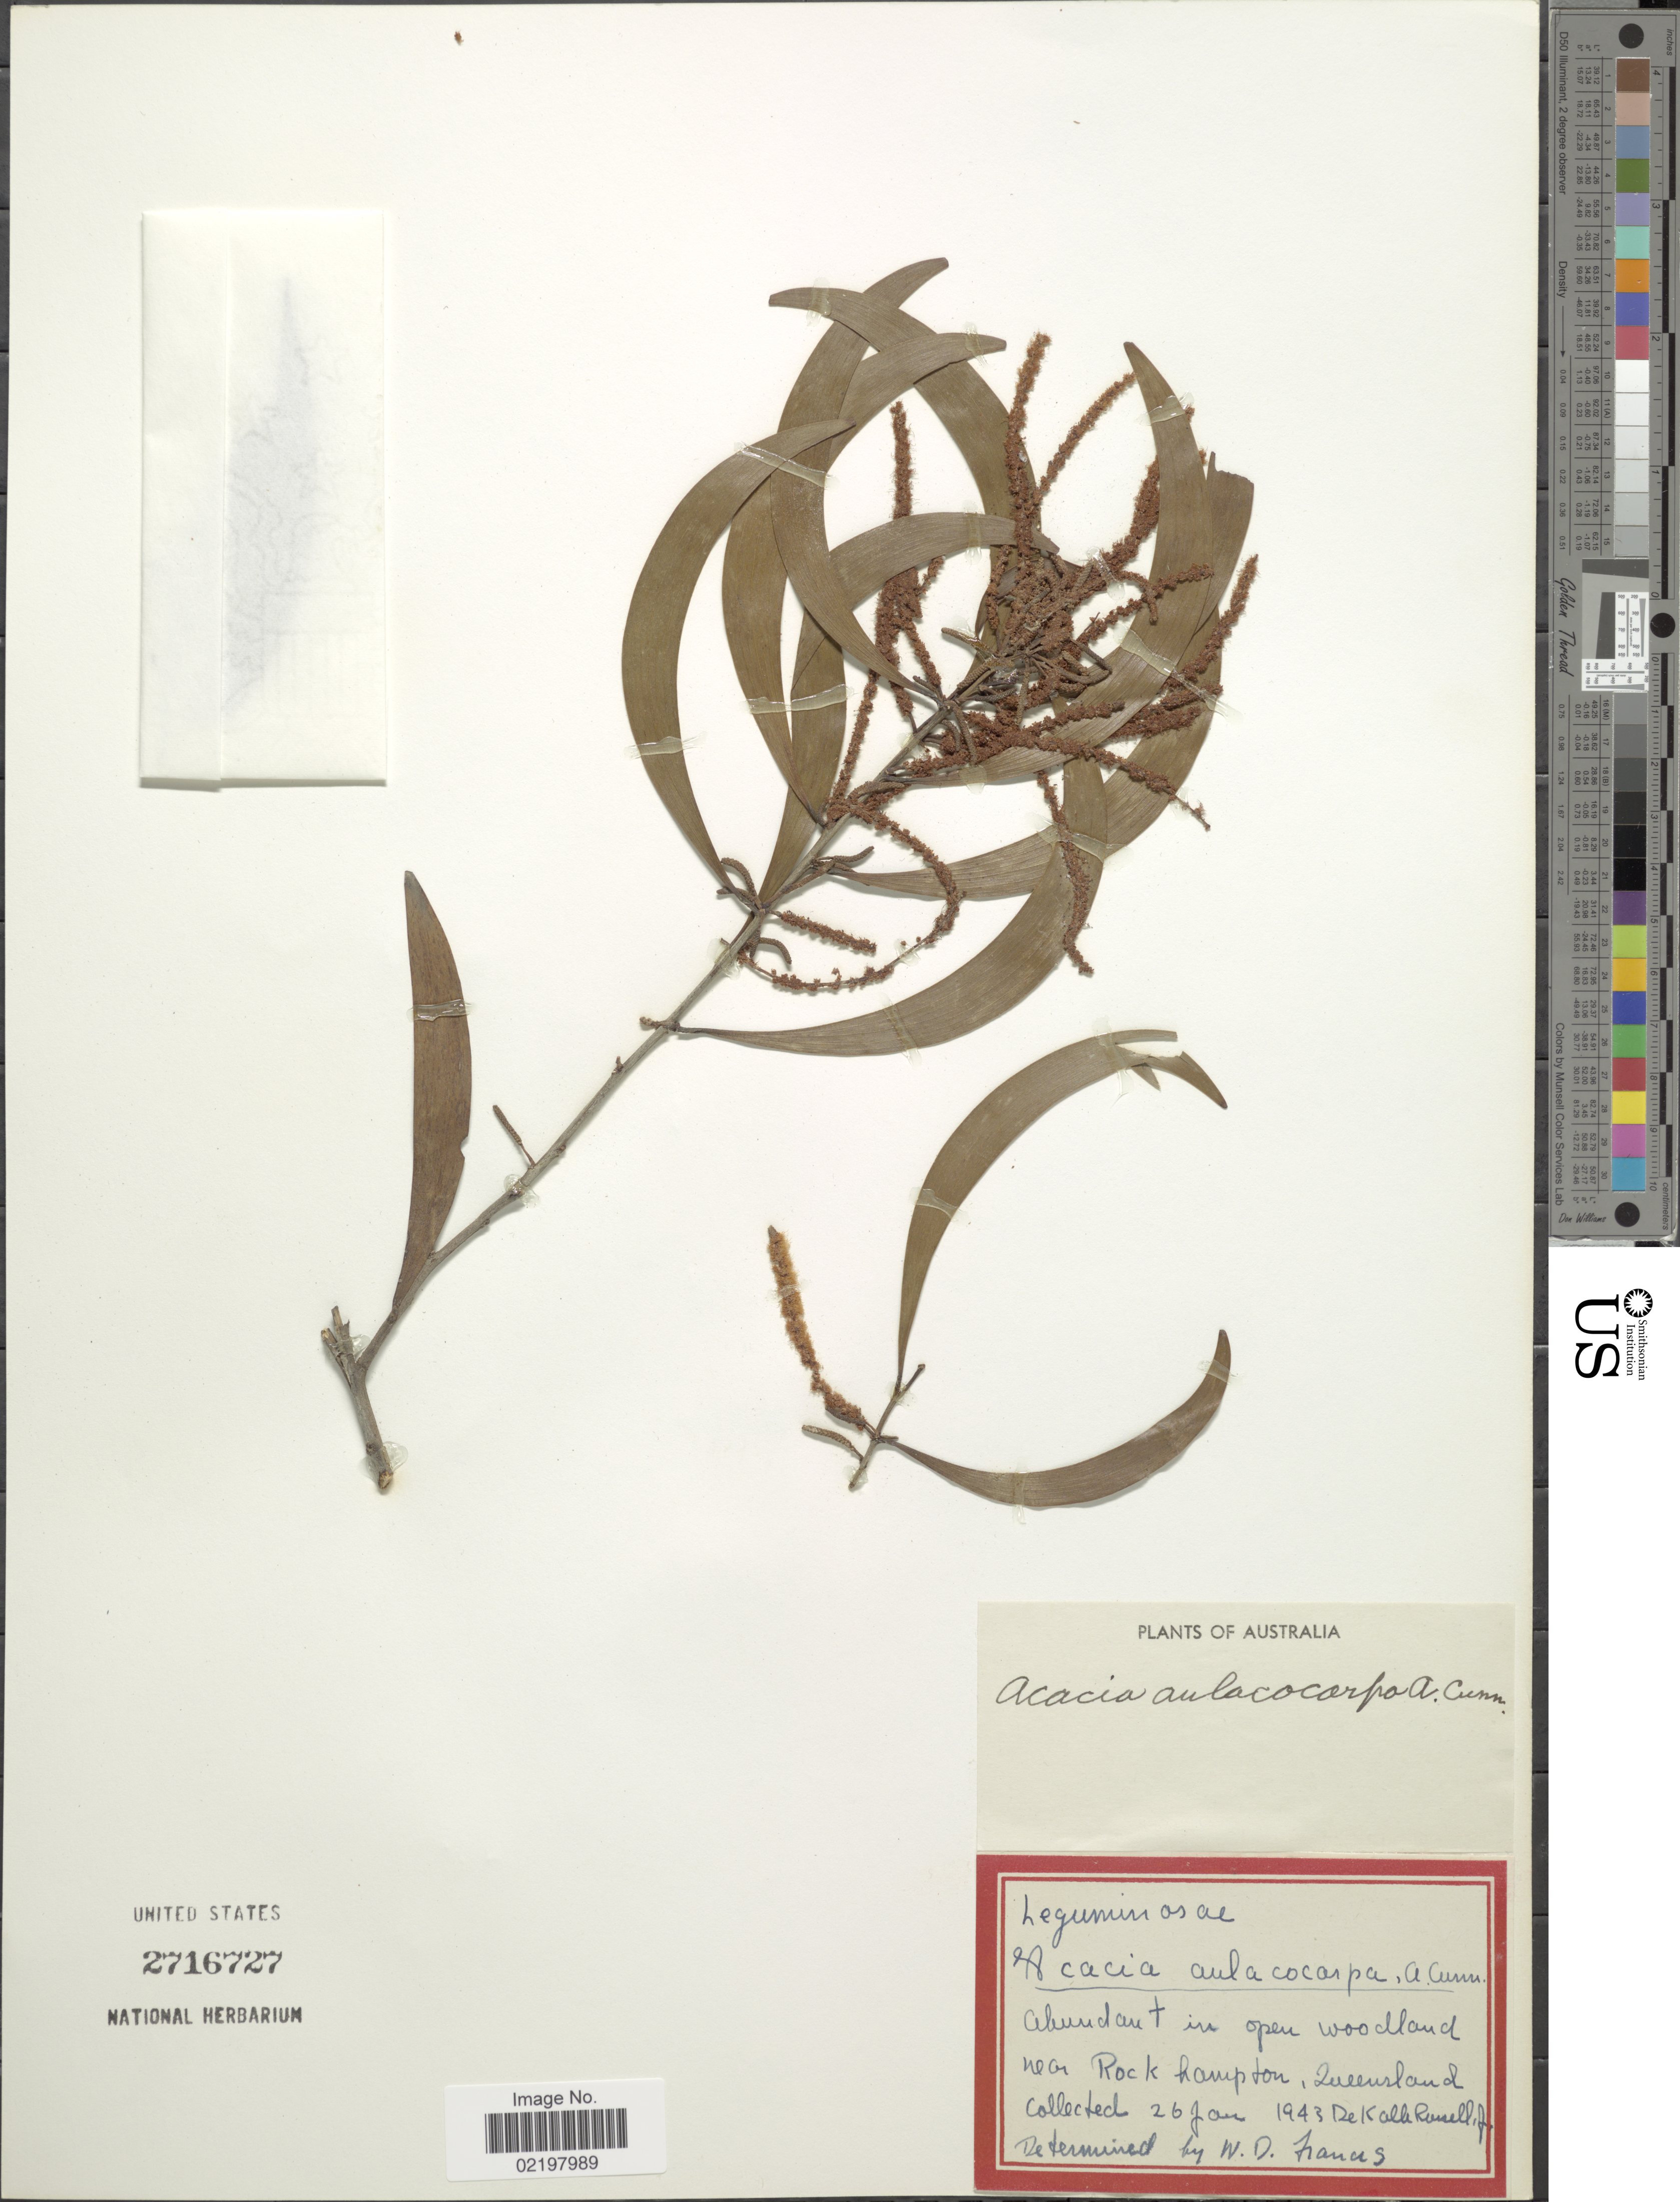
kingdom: Plantae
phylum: Tracheophyta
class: Magnoliopsida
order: Fabales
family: Fabaceae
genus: Acacia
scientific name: Acacia aulacocarpa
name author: A. Cunn. ex Benth.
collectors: R. Dekalle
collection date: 1943-01-26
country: Australia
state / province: Queensland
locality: In open woodland near Rock hampton, Queensland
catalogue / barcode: US 2716727